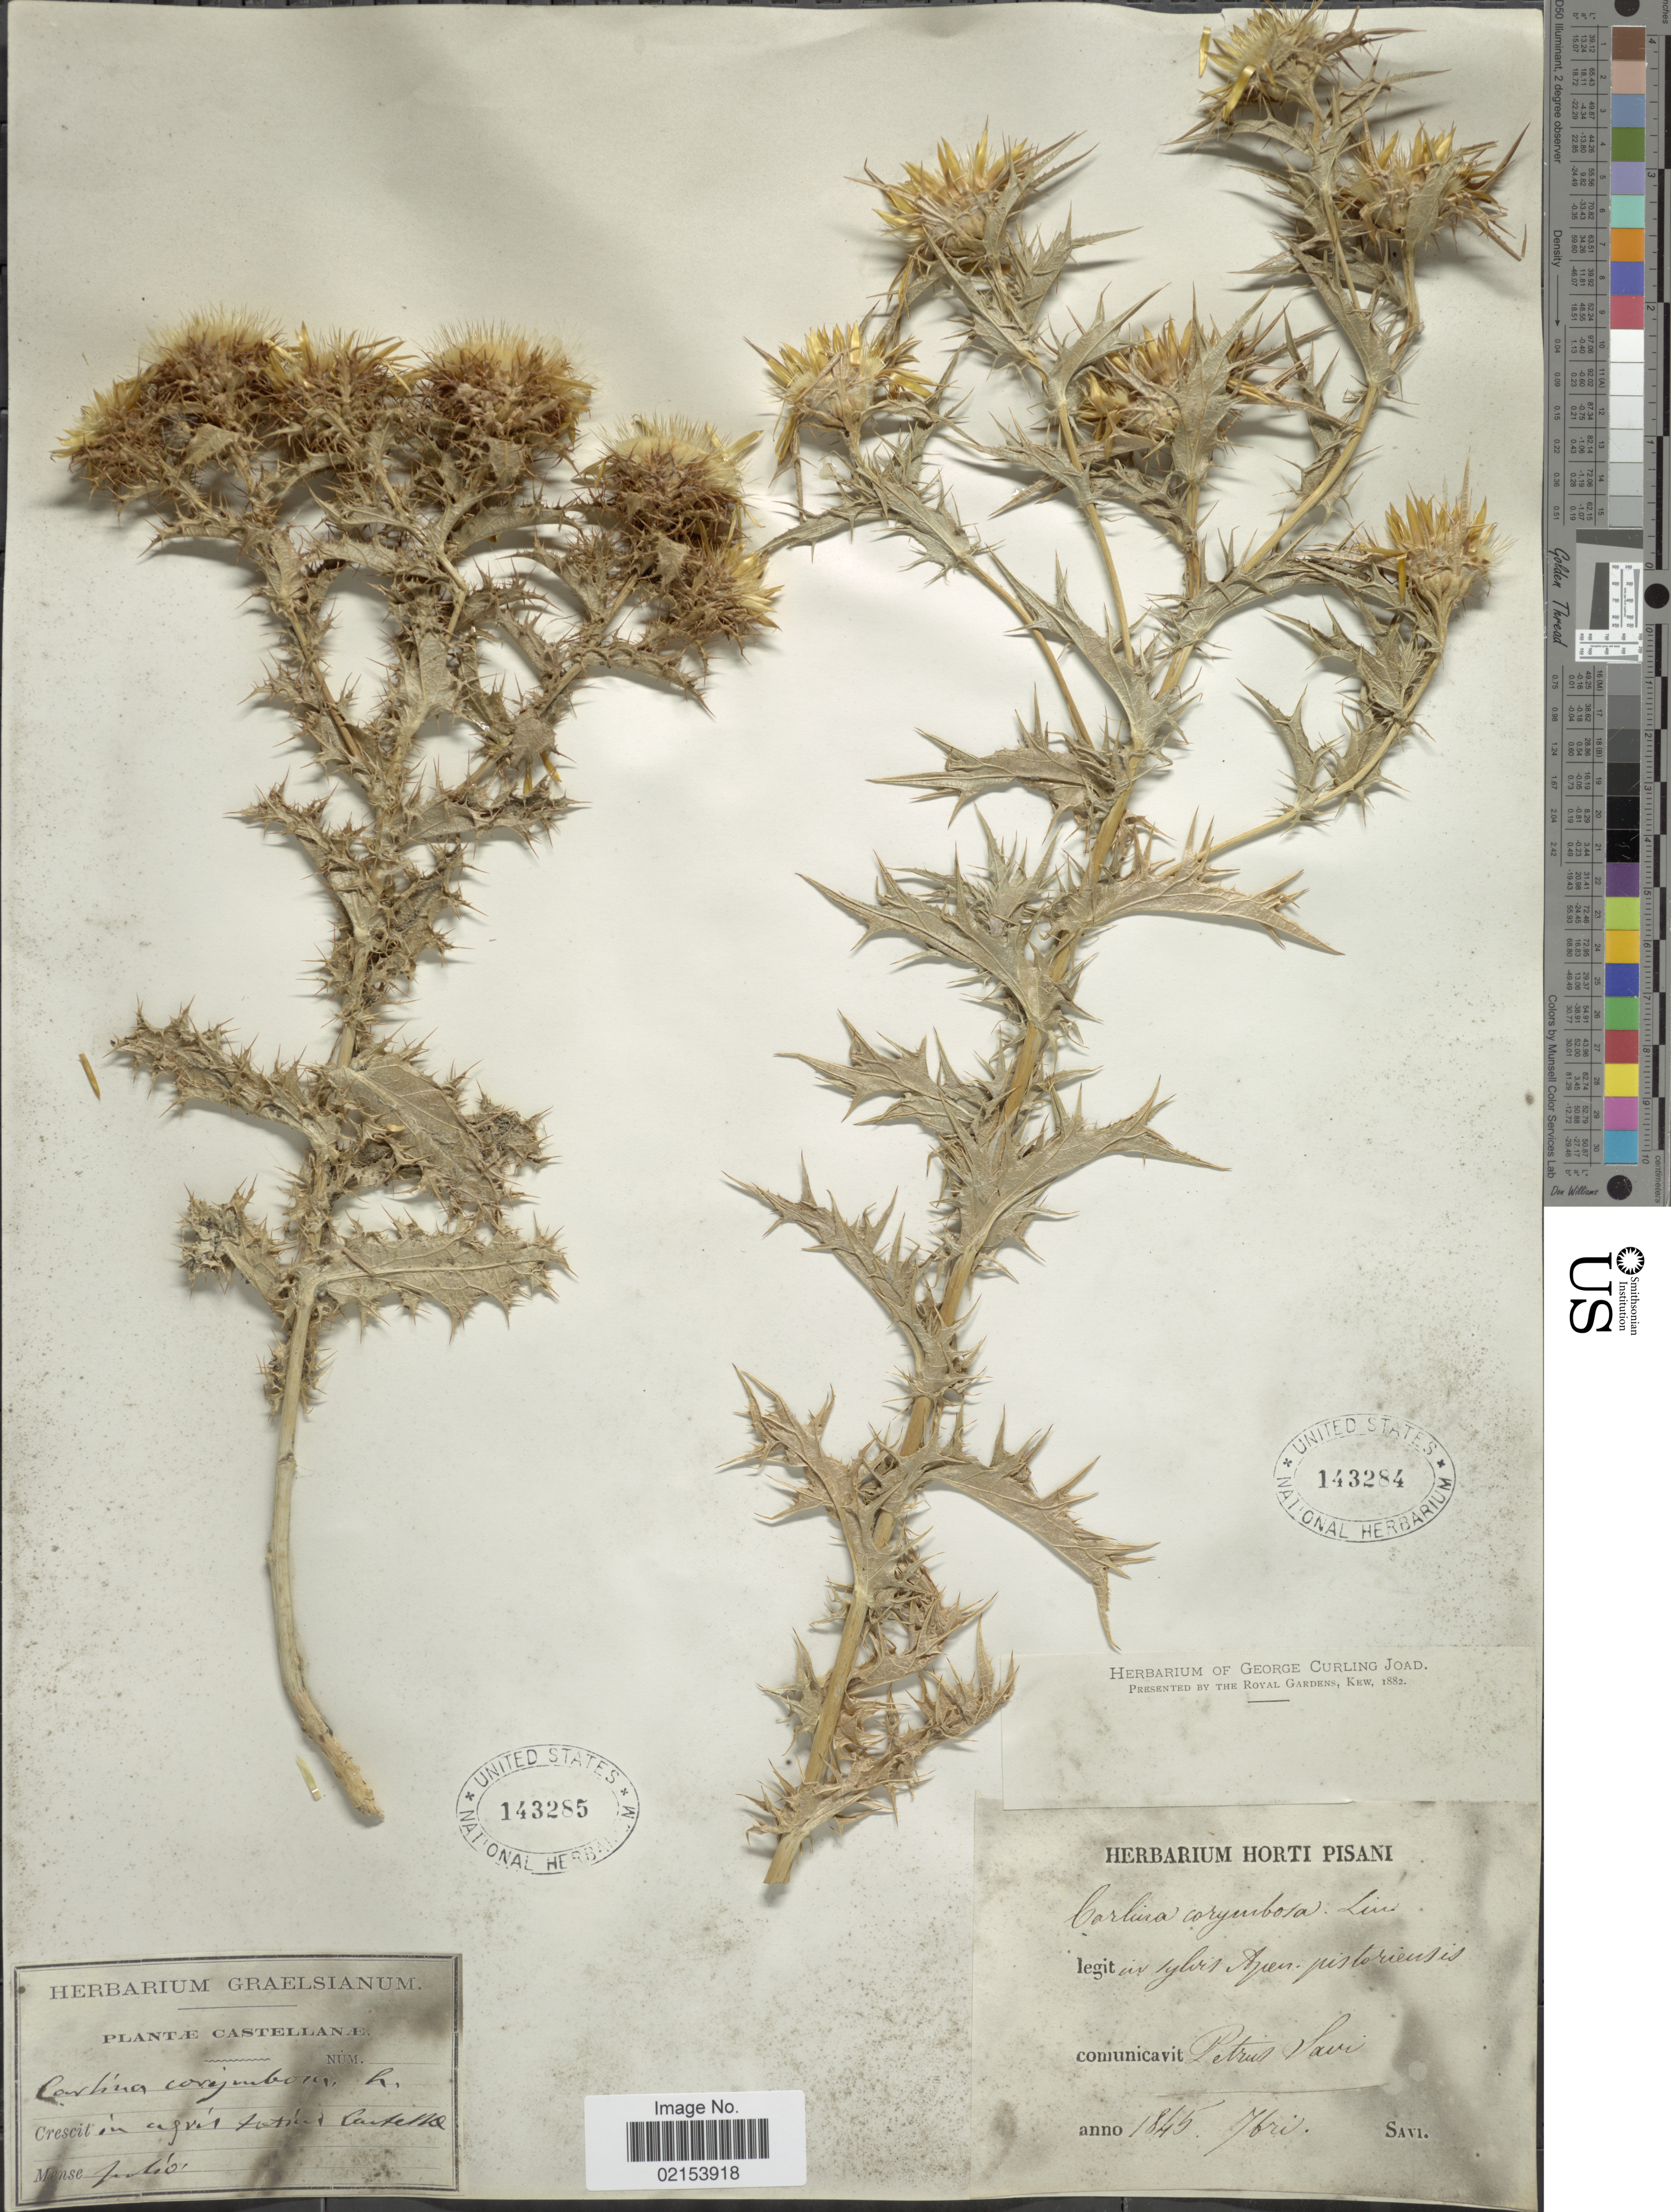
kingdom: Plantae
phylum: Tracheophyta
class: Magnoliopsida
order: Asterales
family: Asteraceae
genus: Carlina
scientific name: Carlina corymbosa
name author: L.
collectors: Herbarium Graelsianum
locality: Castella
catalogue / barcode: US 143285